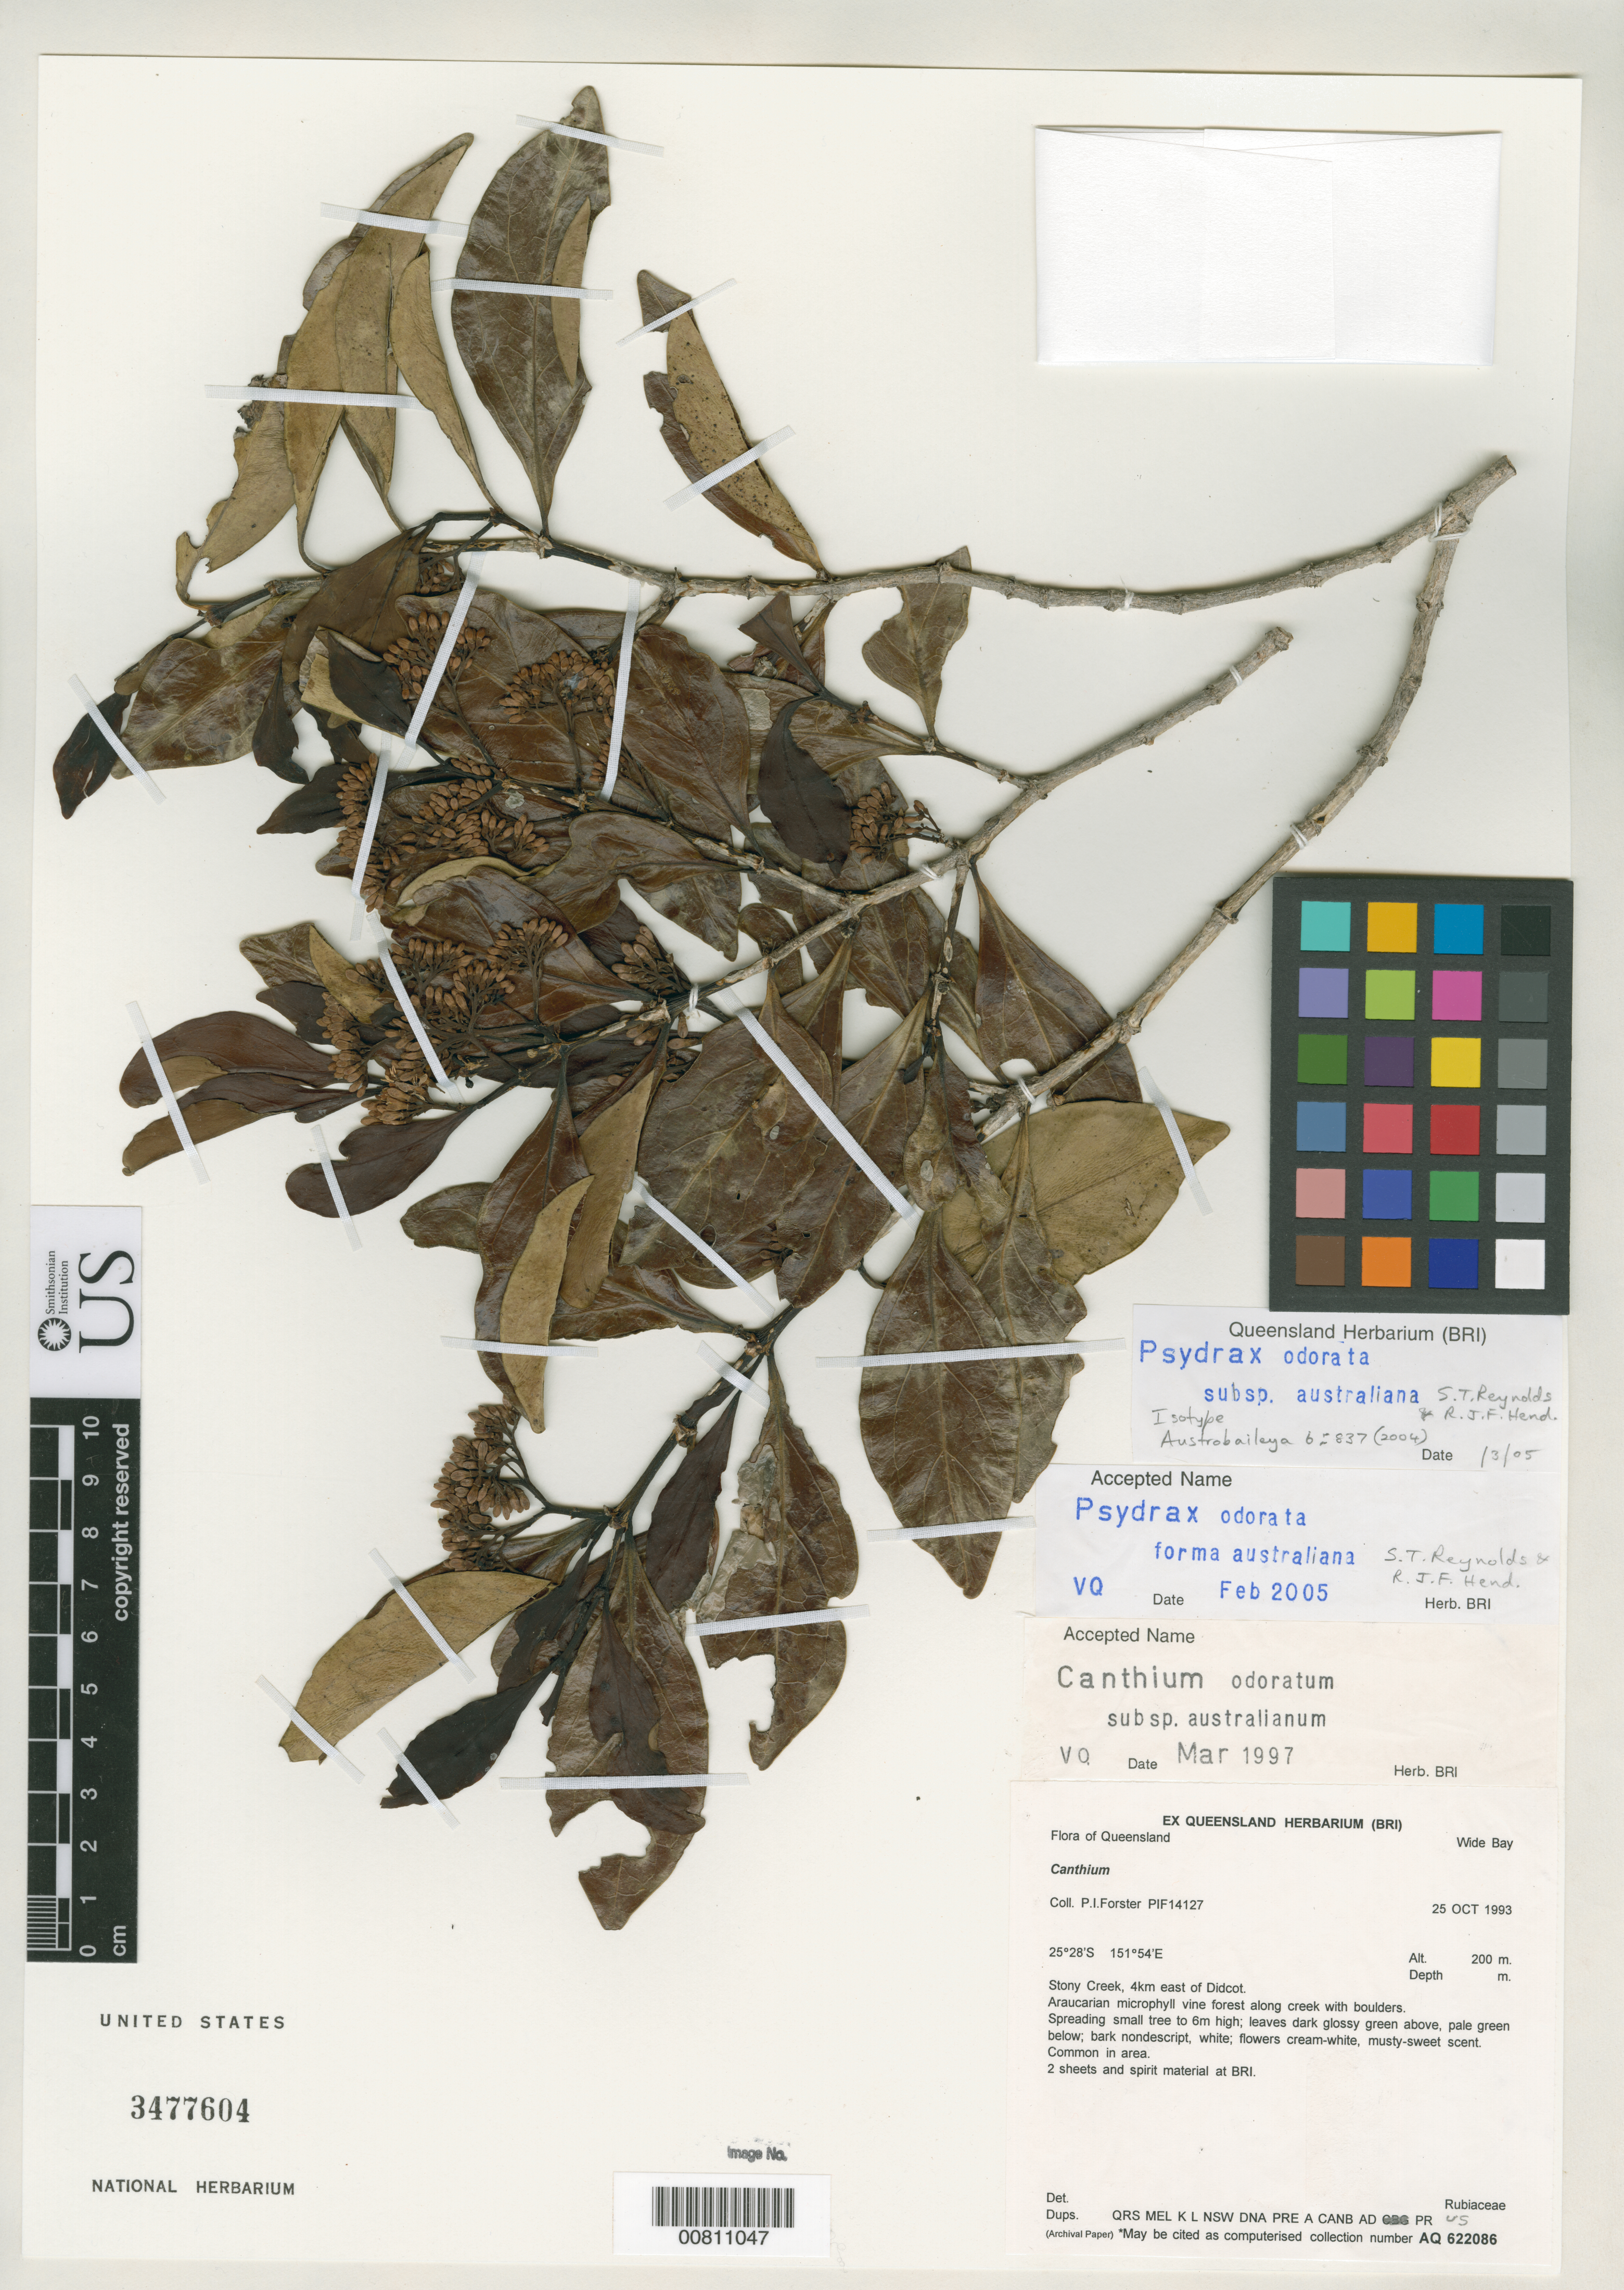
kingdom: Plantae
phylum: Tracheophyta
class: Magnoliopsida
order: Gentianales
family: Rubiaceae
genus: Psydrax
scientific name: Psydrax odorata subsp. australiana f. australiana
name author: S. T. Reynolds & R.J.F. Hend.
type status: Isotype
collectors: P. I. Forster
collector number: PIF 14127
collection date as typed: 25 Oct 1993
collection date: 1993-10-25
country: Australia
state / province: Queensland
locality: Stony Creek, 4 km east of Didcot.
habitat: Araucarian microphyll vine forest along creek with boulders.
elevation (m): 200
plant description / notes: Holotype at BRI. "May be cited as computerised collection number AQ 622086"; Also an isotype of Psydrax odorata subsp. australiana Reynolds & Henderson; Holotype at BRI. "May be cited as computerised collection number AQ 622086"; Also an isotype of Psydrax odorata subsp. australiana f. australiana Reynolds & Henderson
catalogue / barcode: US 3477604